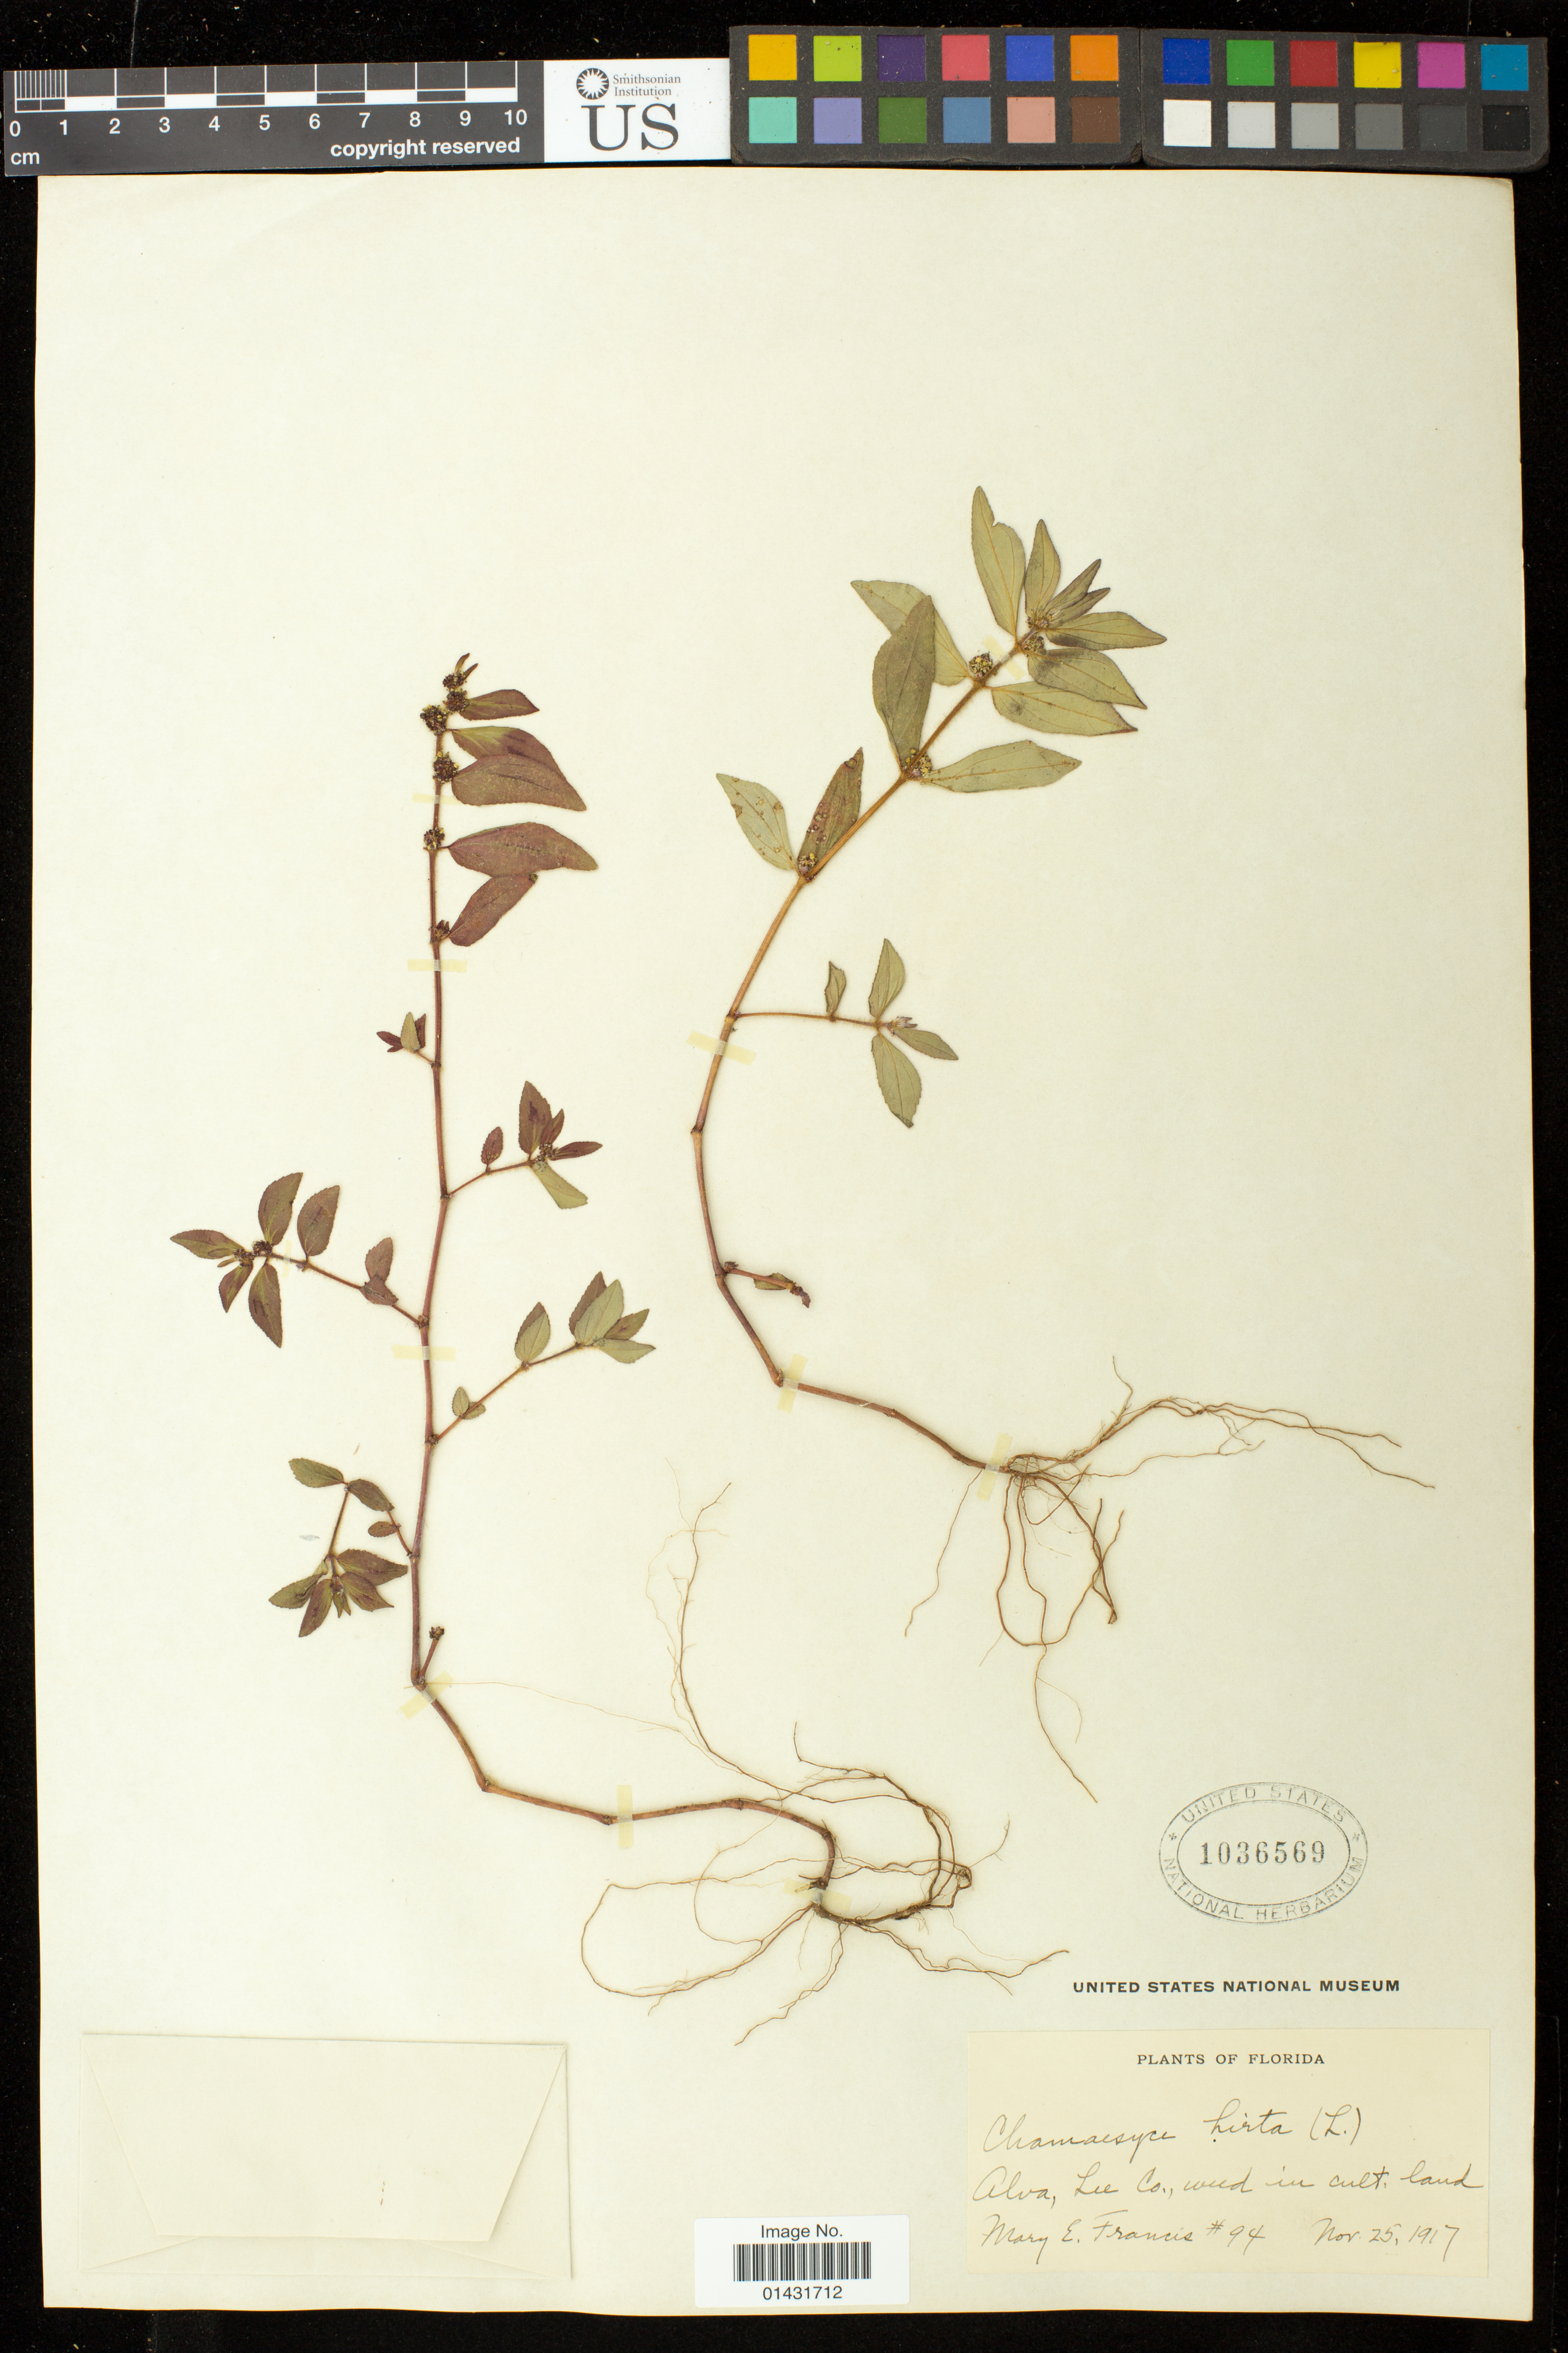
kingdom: Plantae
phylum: Tracheophyta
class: Magnoliopsida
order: Malpighiales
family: Euphorbiaceae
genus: Euphorbia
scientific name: Euphorbia hirta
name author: L.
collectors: M. E. Francis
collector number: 94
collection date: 1917-11-25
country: United States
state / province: Florida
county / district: Lee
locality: Alva; weed in cultivated land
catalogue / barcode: US 1036569